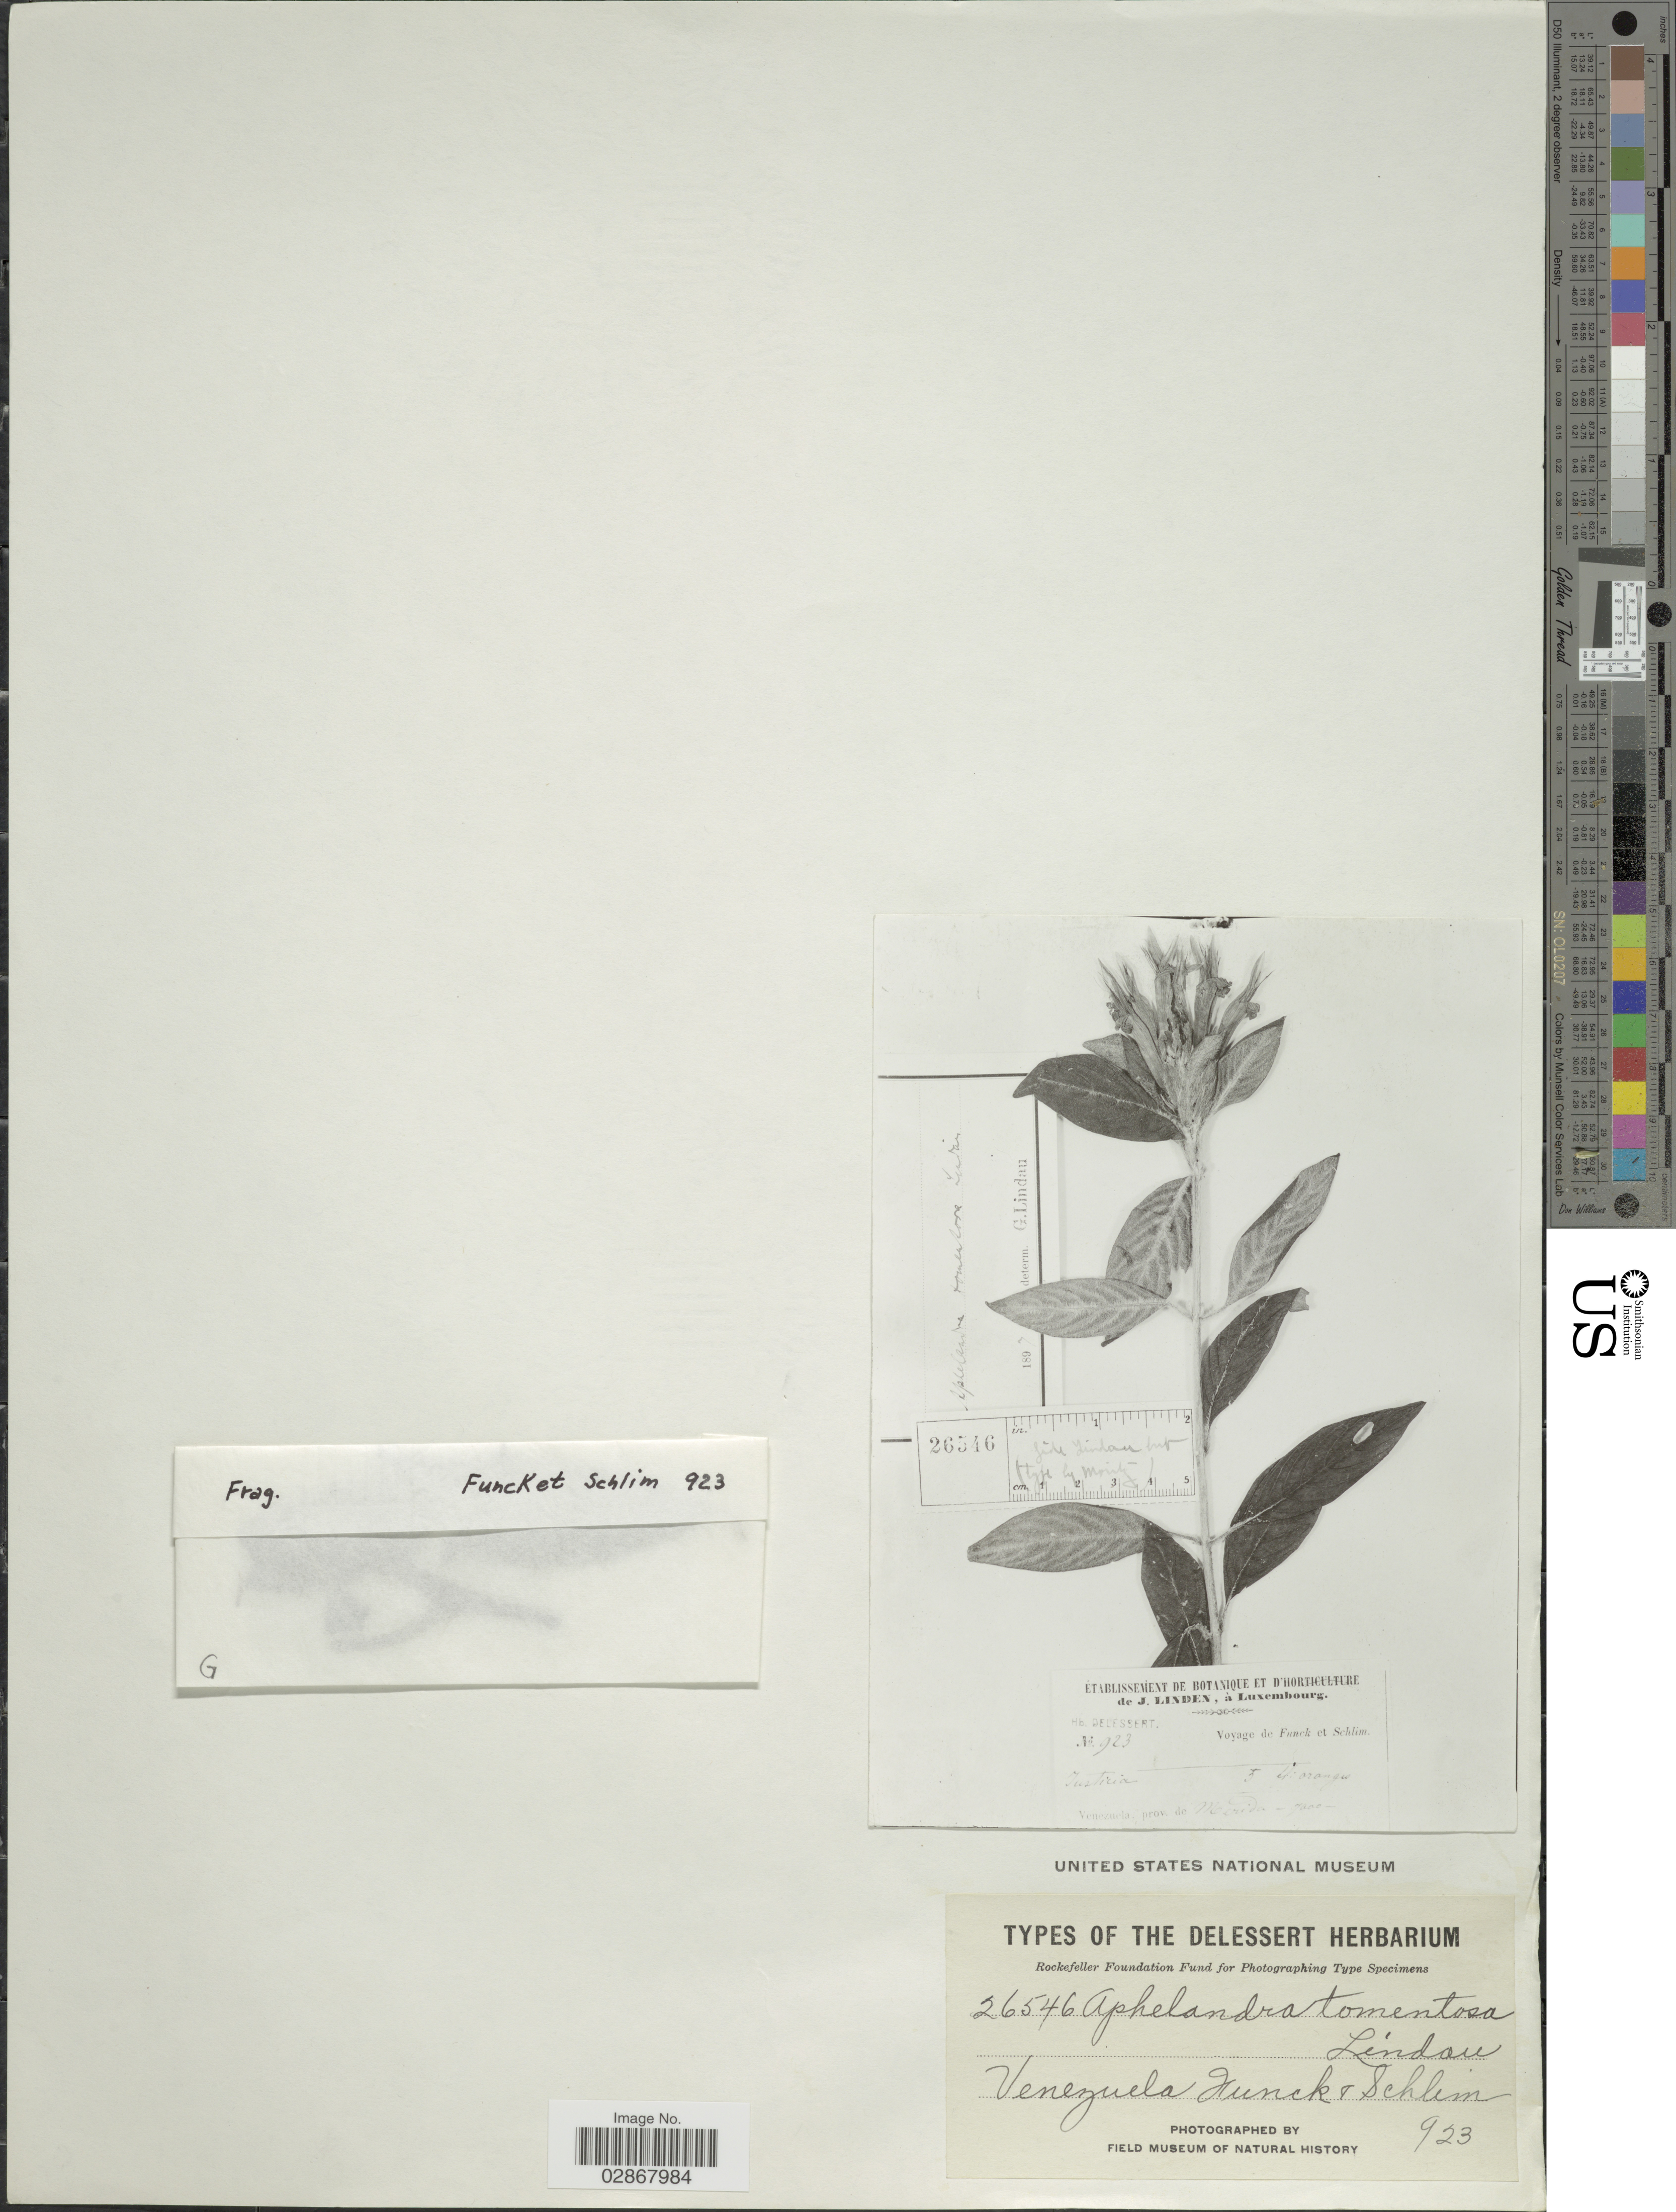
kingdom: Plantae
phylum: Tracheophyta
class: Magnoliopsida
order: Lamiales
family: Acanthaceae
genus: Aphelandra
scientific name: Aphelandra tomentosa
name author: Lindau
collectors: -. Funck & Schlim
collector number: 923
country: Venezuela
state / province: Mérida